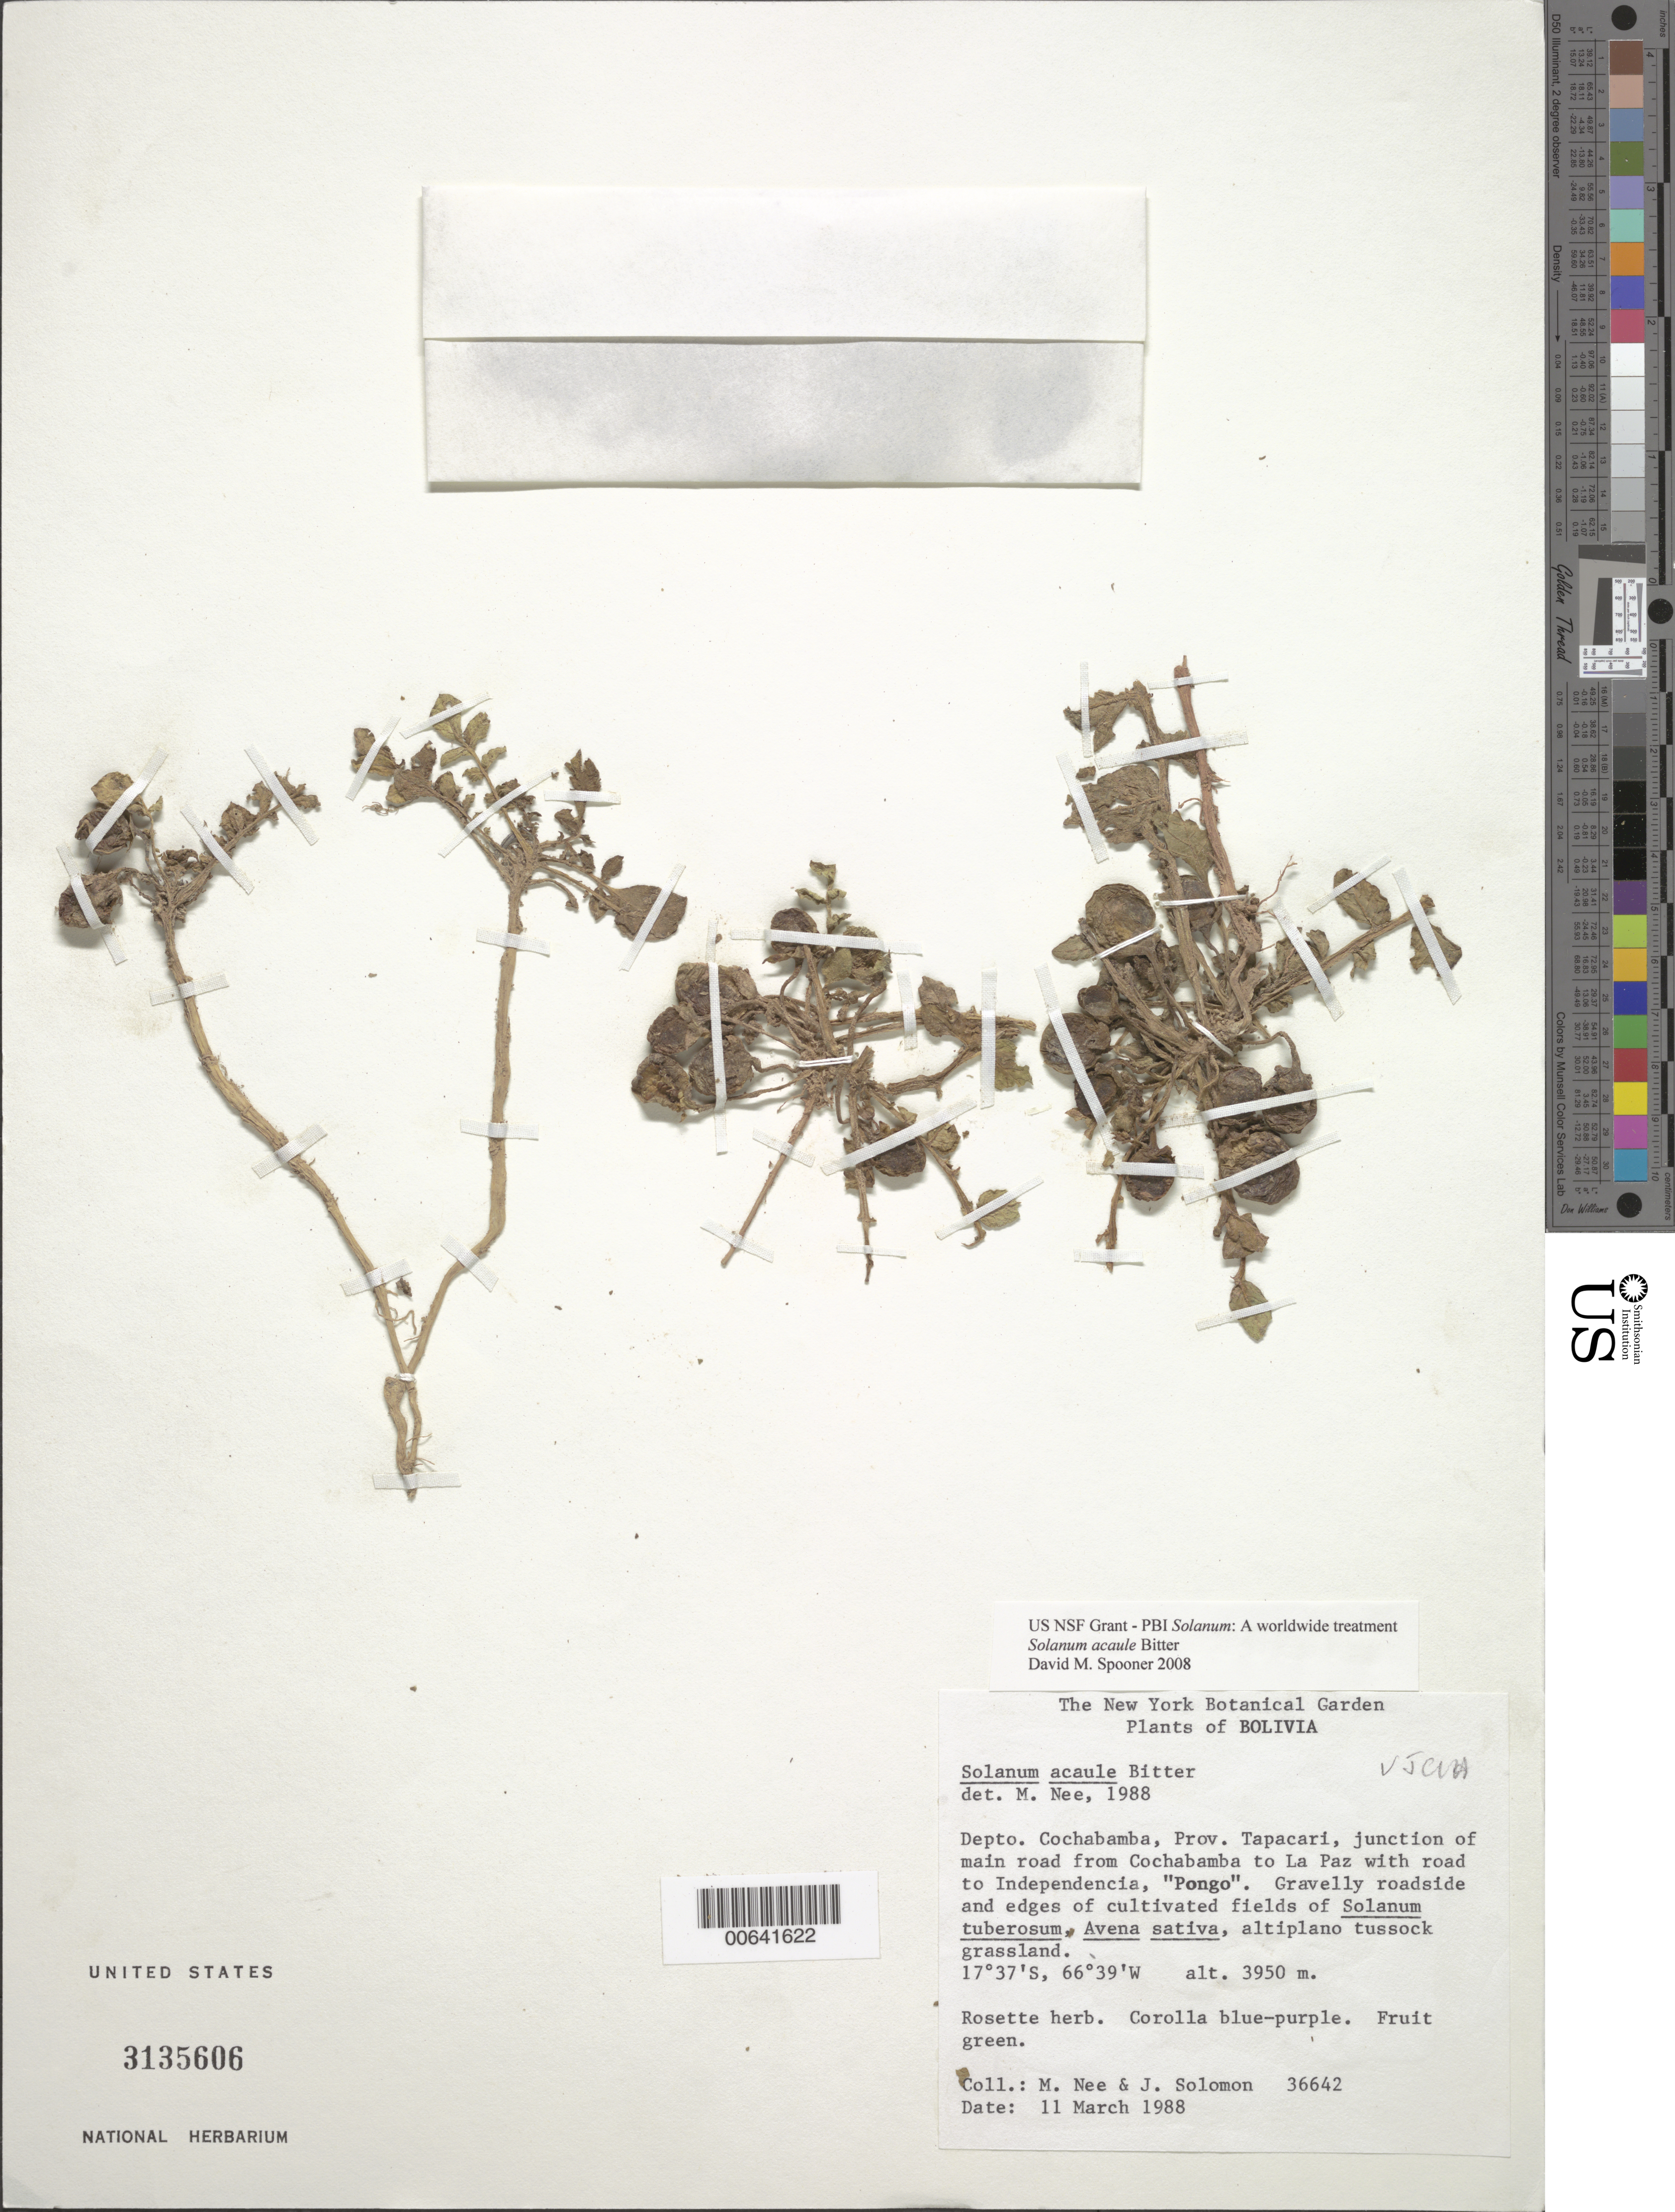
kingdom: Plantae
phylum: Tracheophyta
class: Magnoliopsida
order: Solanales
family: Solanaceae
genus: Solanum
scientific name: Solanum acaule subsp. acaule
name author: Bitter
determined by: Nee, Michael H.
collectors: M. Nee & J. C. Solomon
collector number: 36642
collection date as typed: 03 Nov 1988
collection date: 1988-11-03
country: Bolivia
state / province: Cochabamba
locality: Tapacari. Pongo, entreda Independencia LP-Cbba.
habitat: Region andina, zona con campos de cultivos S. tub.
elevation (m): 3950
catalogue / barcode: US 3135606